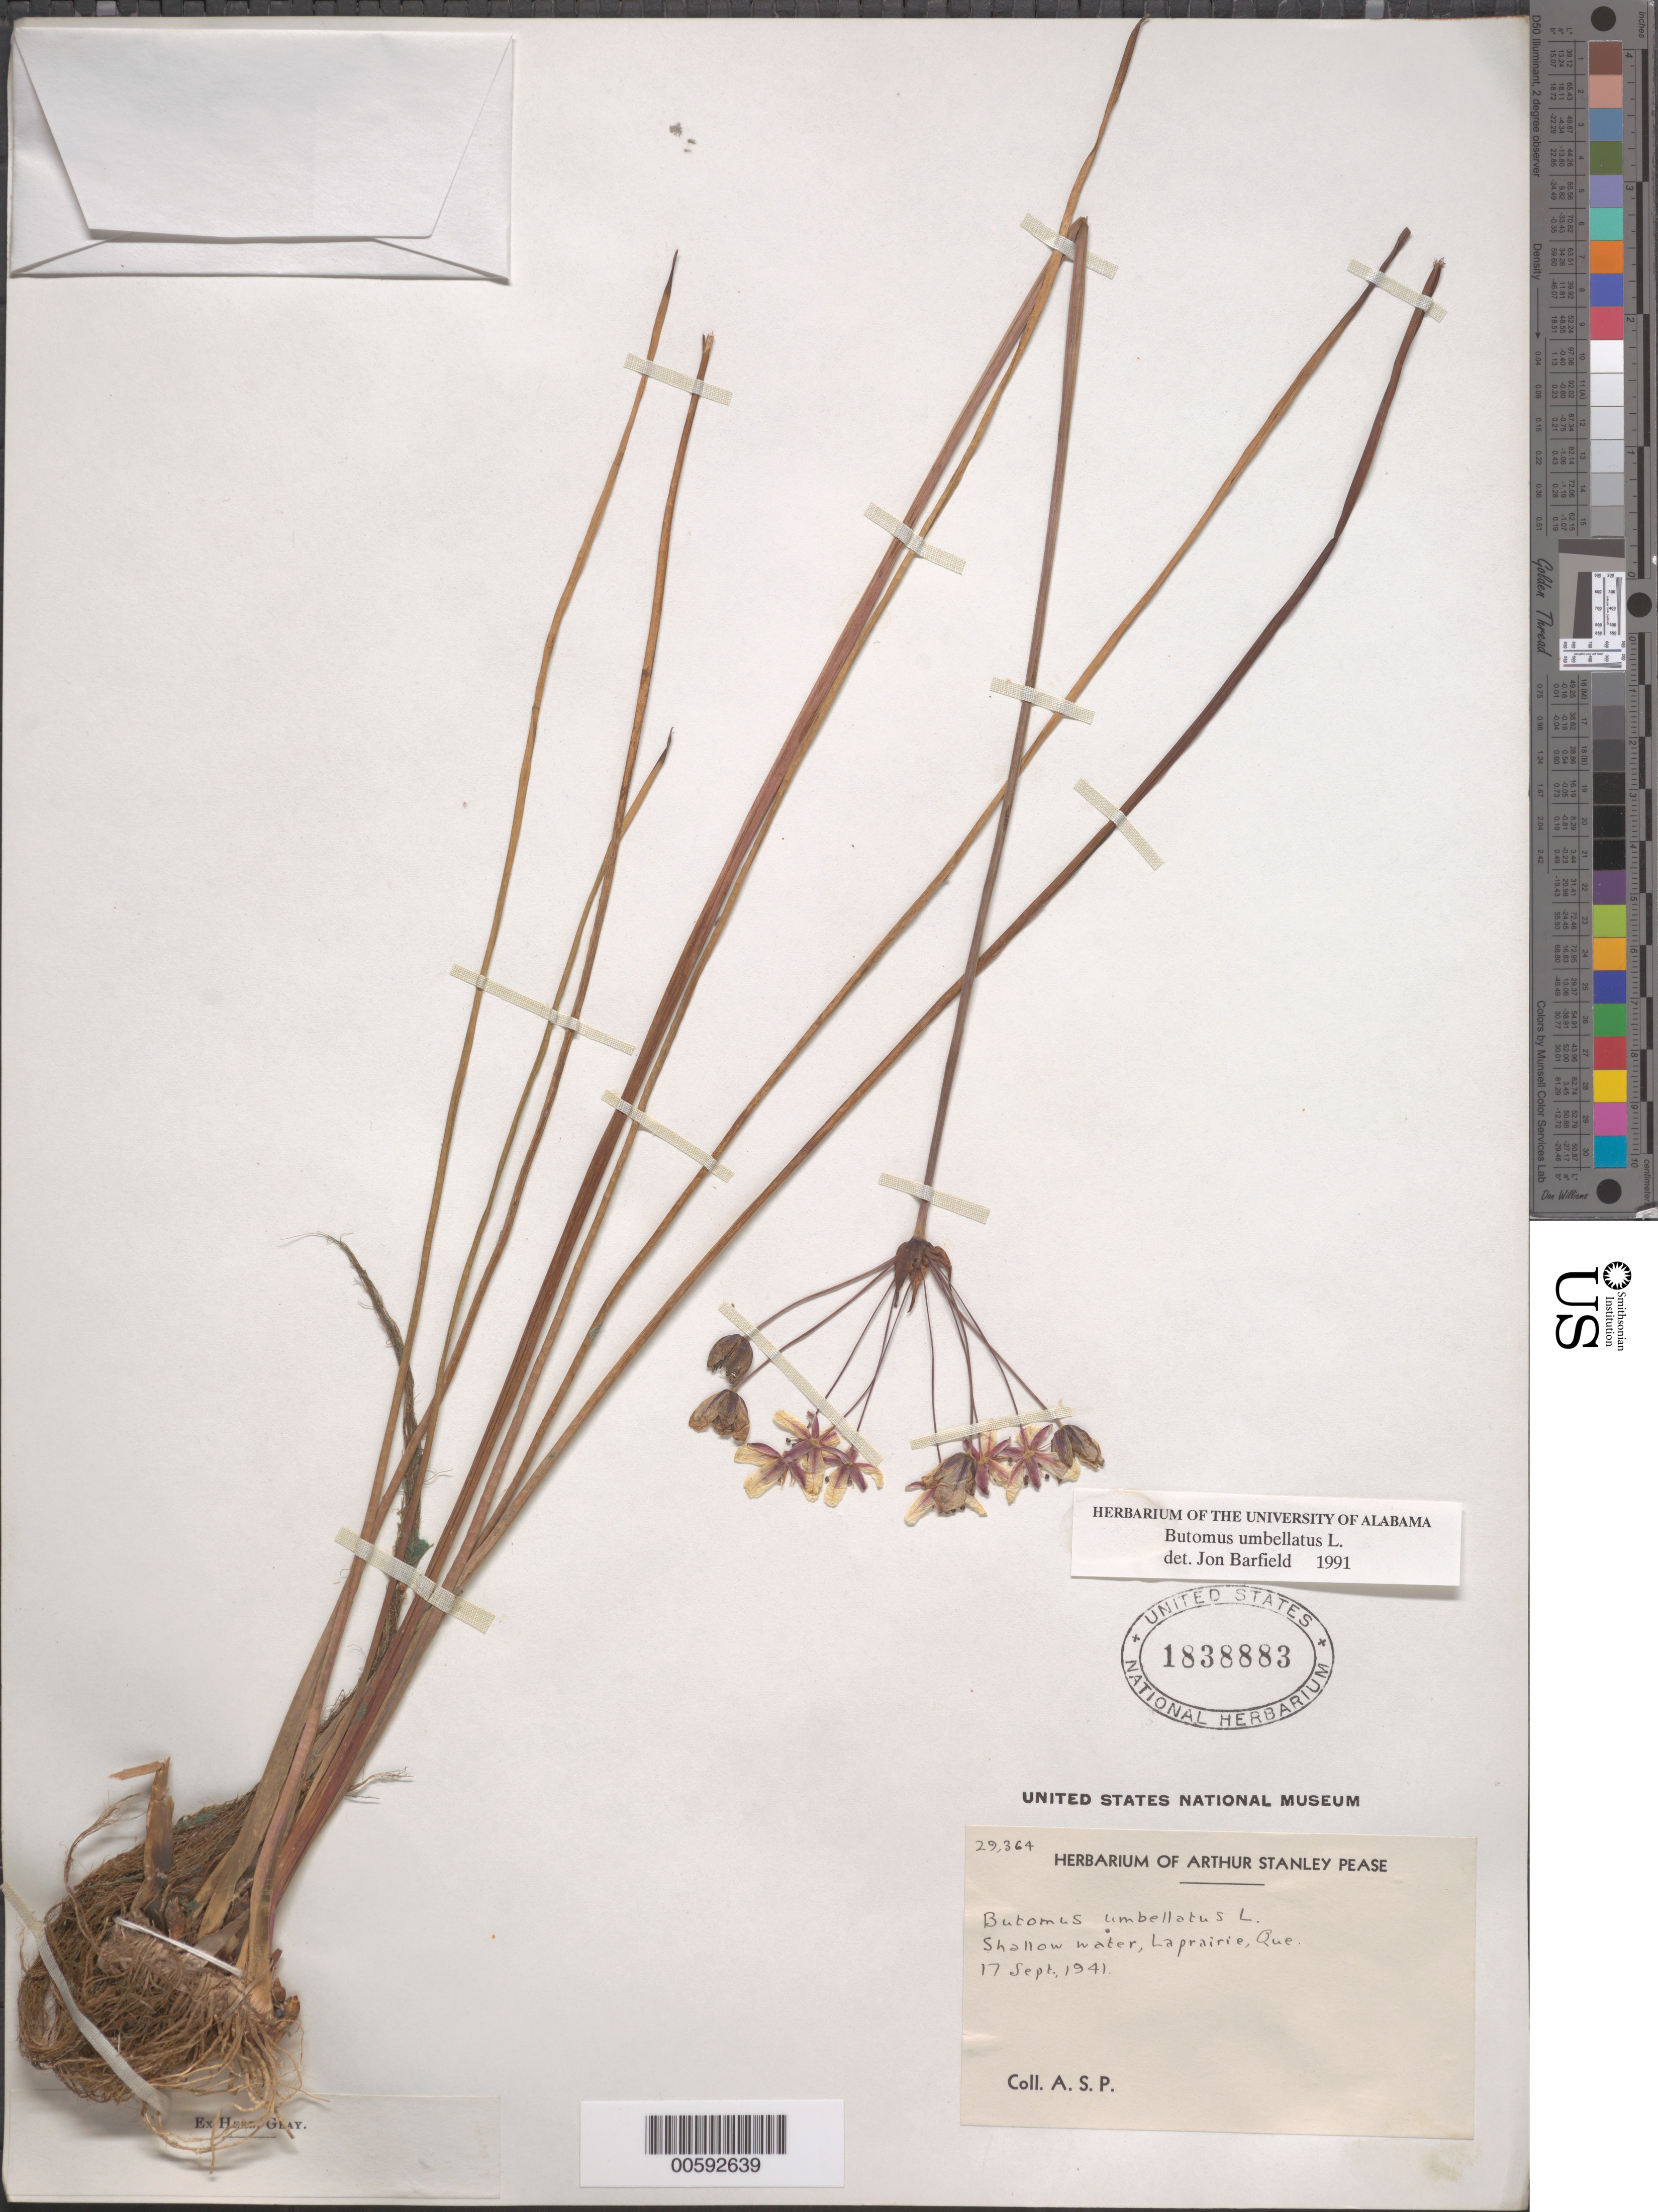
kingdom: Plantae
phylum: Tracheophyta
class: Liliopsida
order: Alismatales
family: Butomaceae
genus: Butomus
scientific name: Butomus umbellatus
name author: L.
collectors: A. S. Pease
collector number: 29364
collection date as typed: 17 Sep 1941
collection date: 1941-09-17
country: Canada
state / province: Quebec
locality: Laprairie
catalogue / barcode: US 1838883